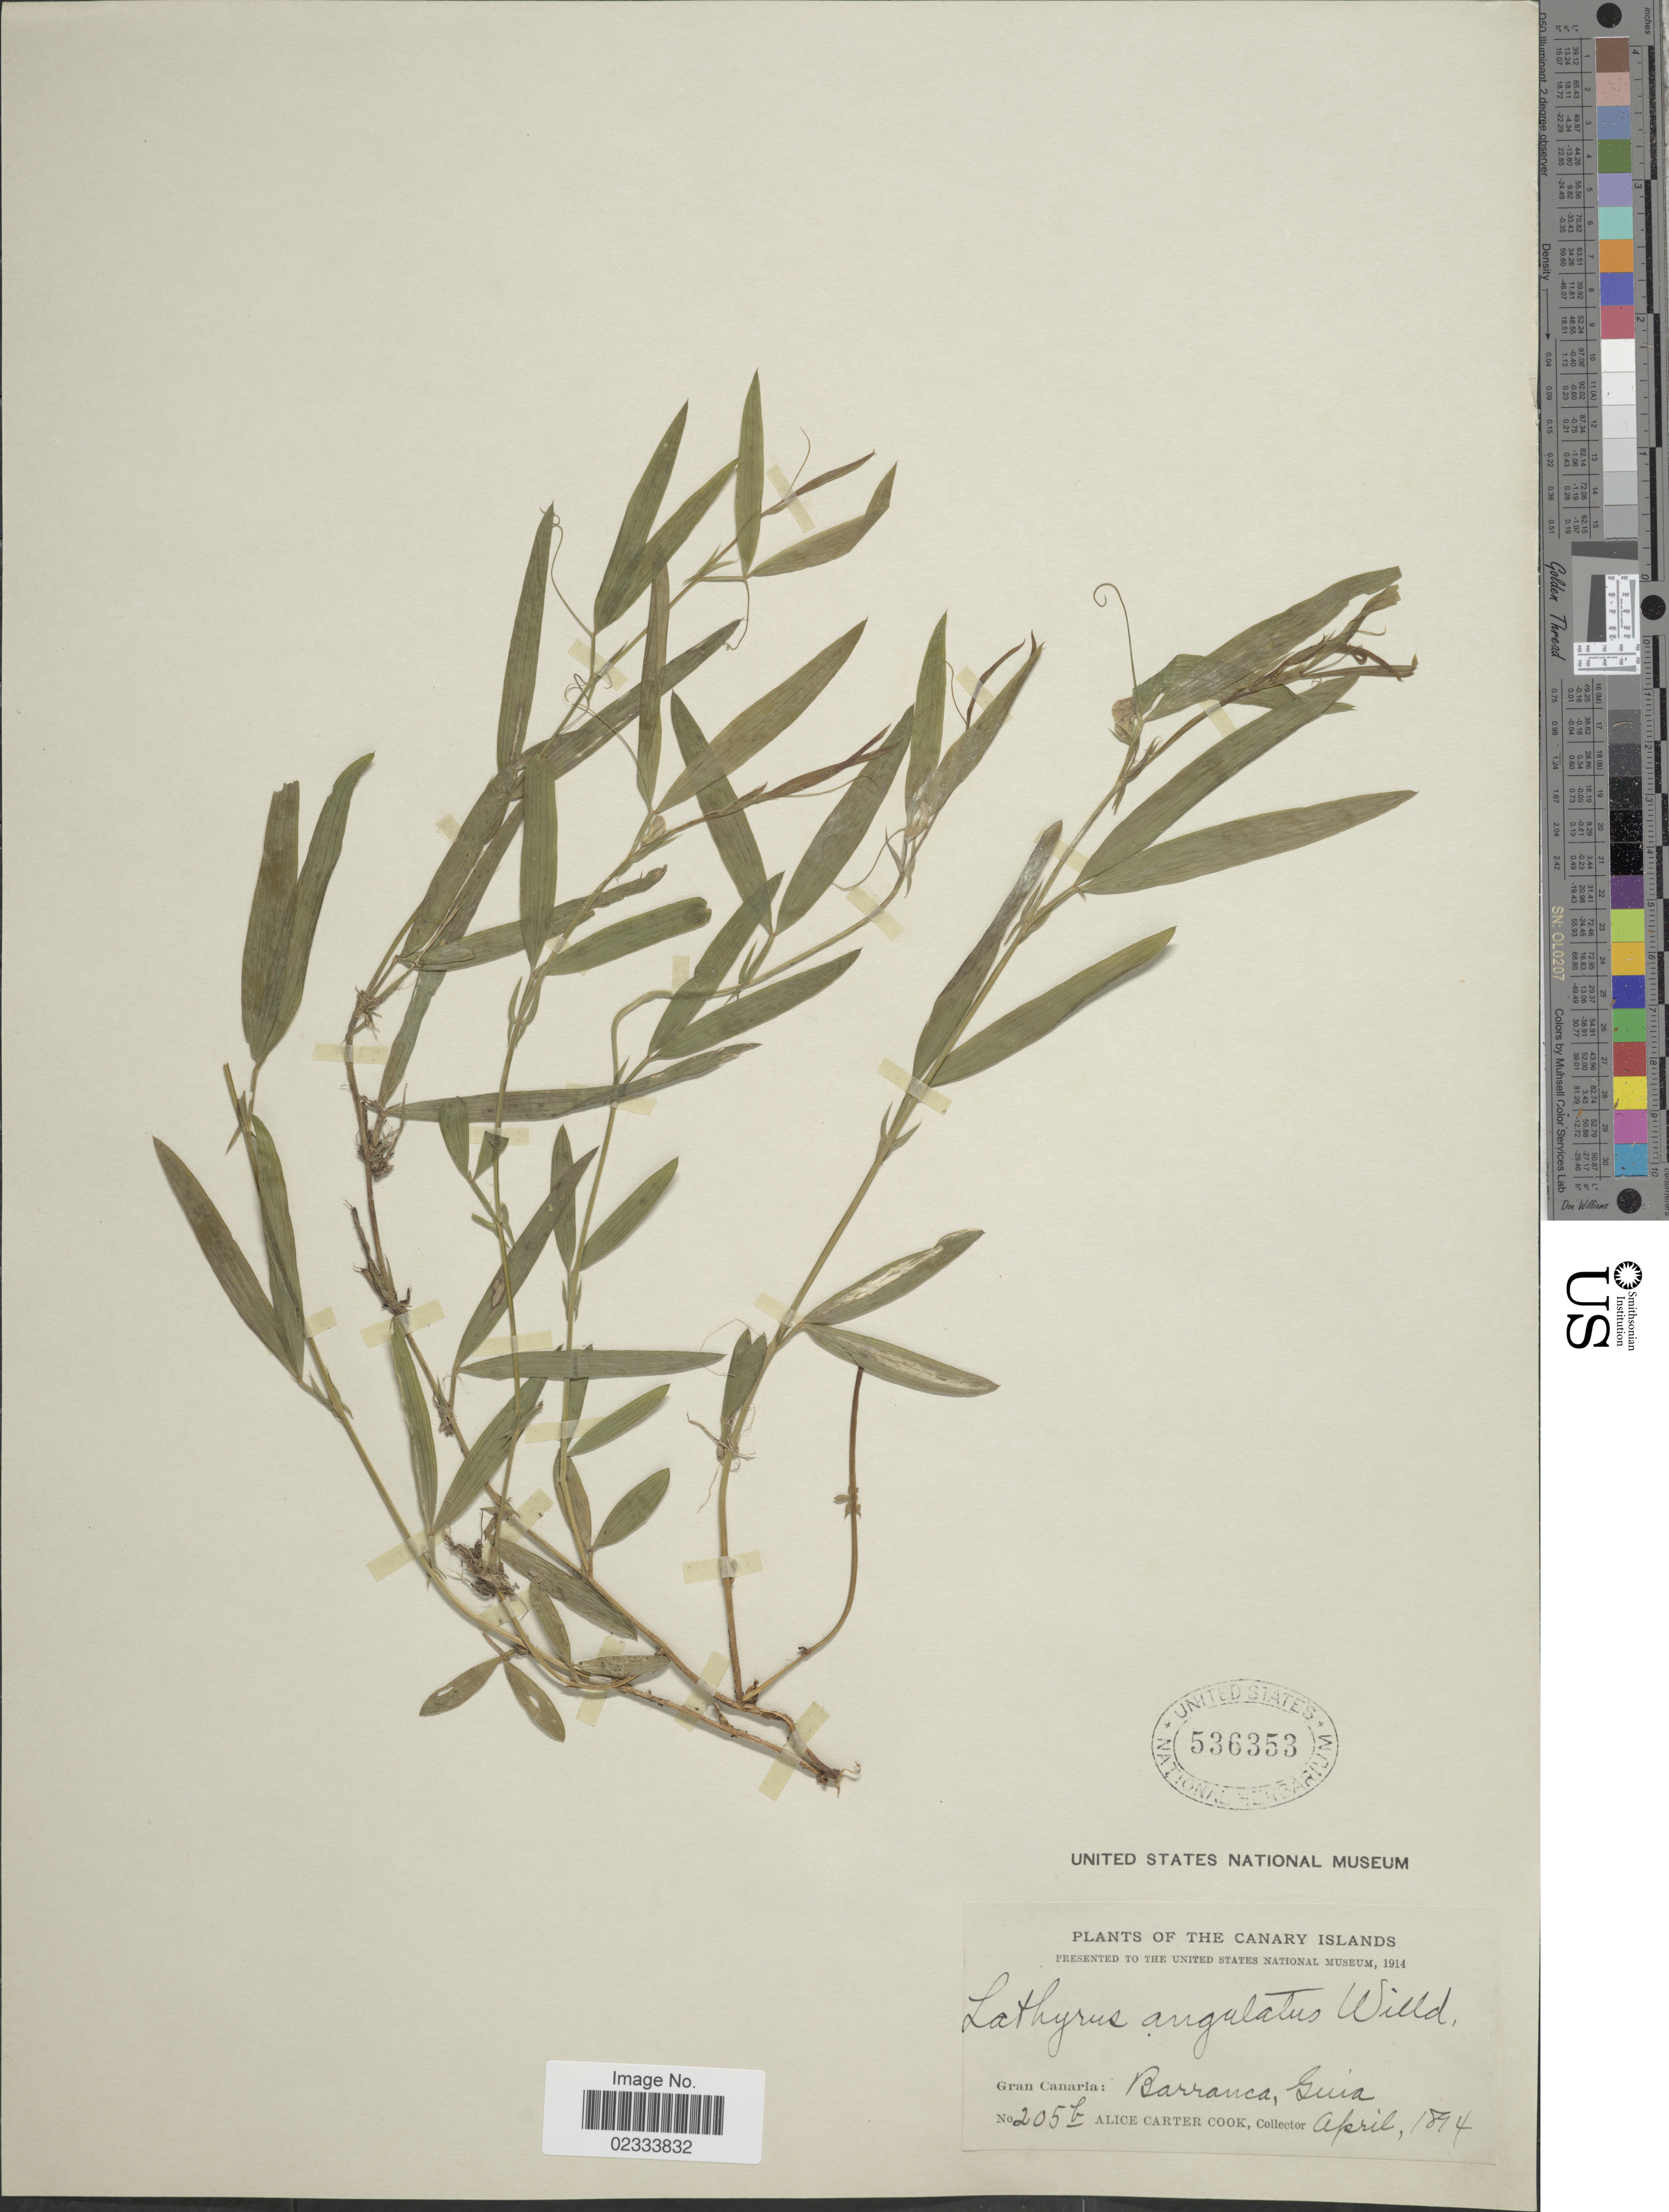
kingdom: Plantae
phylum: Tracheophyta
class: Magnoliopsida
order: Fabales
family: Fabaceae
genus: Lathyrus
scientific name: Lathyrus angulatus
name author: L.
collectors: Alice C. Cook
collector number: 205b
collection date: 1894-04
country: Spain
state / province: Canarias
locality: Canary Islands: Gran Canaria: Barranca. Guia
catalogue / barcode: US 536353